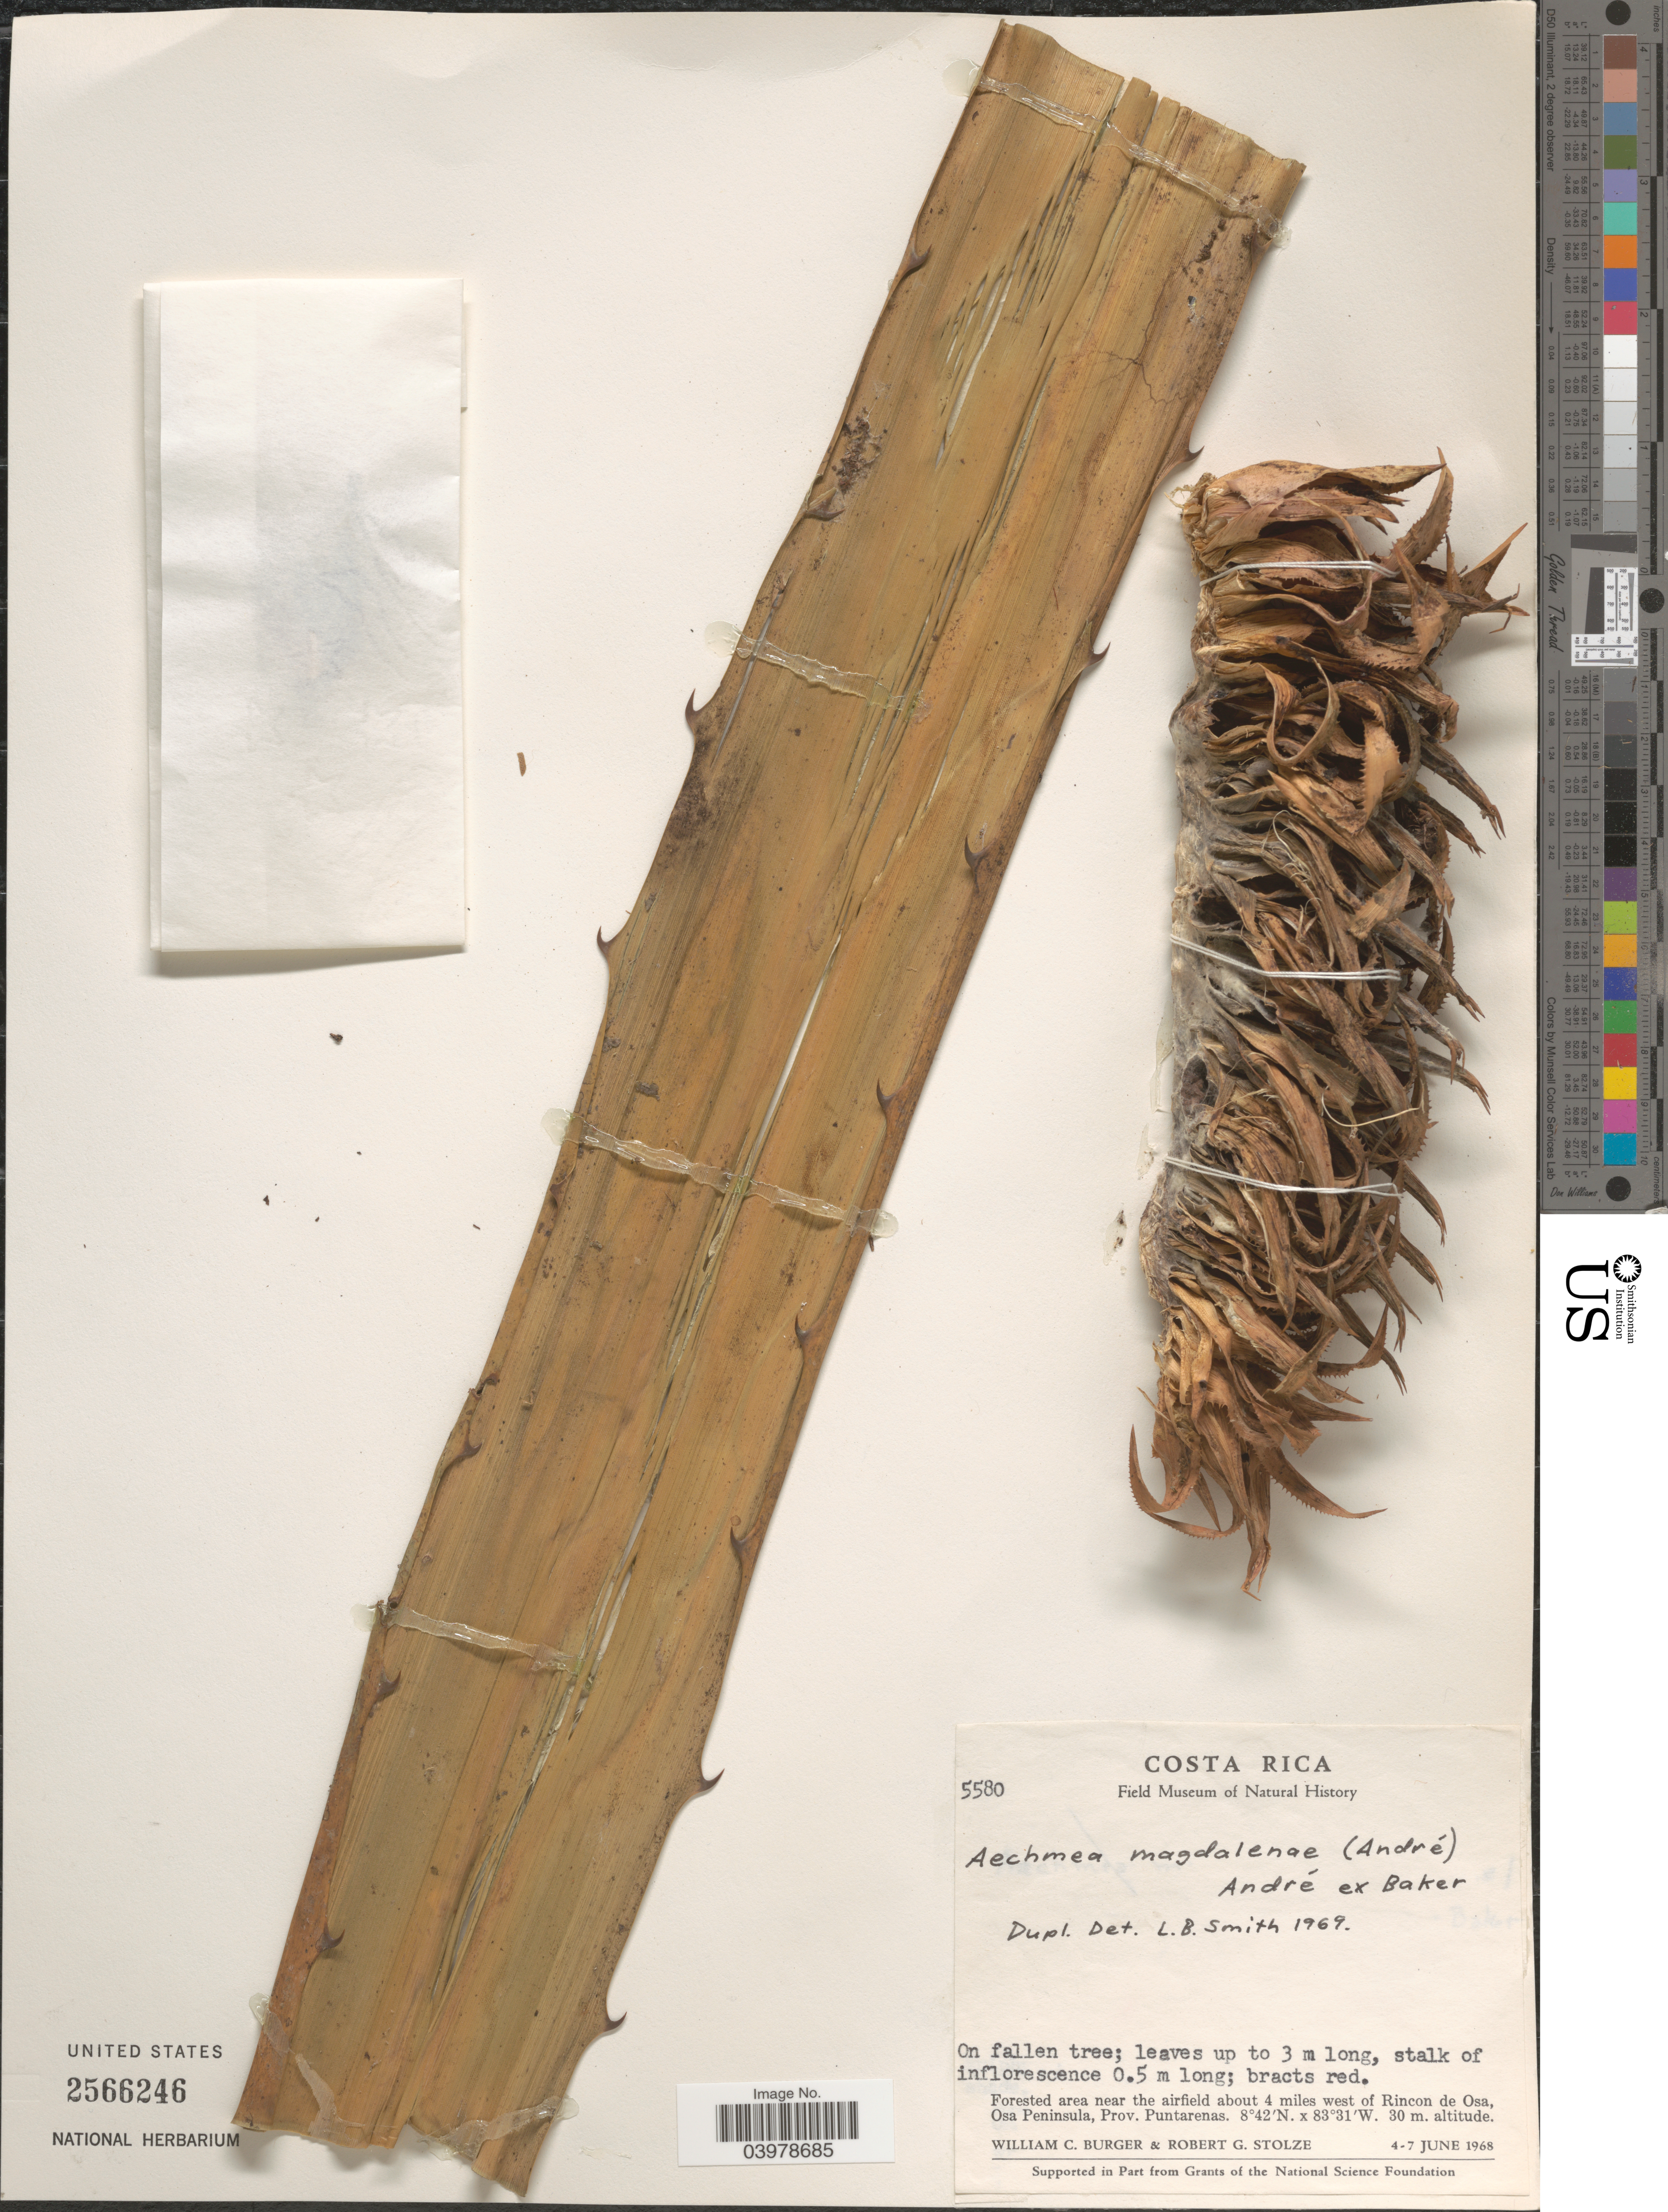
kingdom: Plantae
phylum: Tracheophyta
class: Liliopsida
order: Poales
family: Bromeliaceae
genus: Aechmea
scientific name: Aechmea magdalenae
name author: (André) André ex Baker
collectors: W. Burger & R. G. Stolze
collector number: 5580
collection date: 1968-06-04/1968-06-07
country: Costa Rica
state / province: Puntarenas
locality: Forested area near the airfield about 4 miles west of Rincon de Osa, Osa Peninsula.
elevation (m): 30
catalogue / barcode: US 2566246